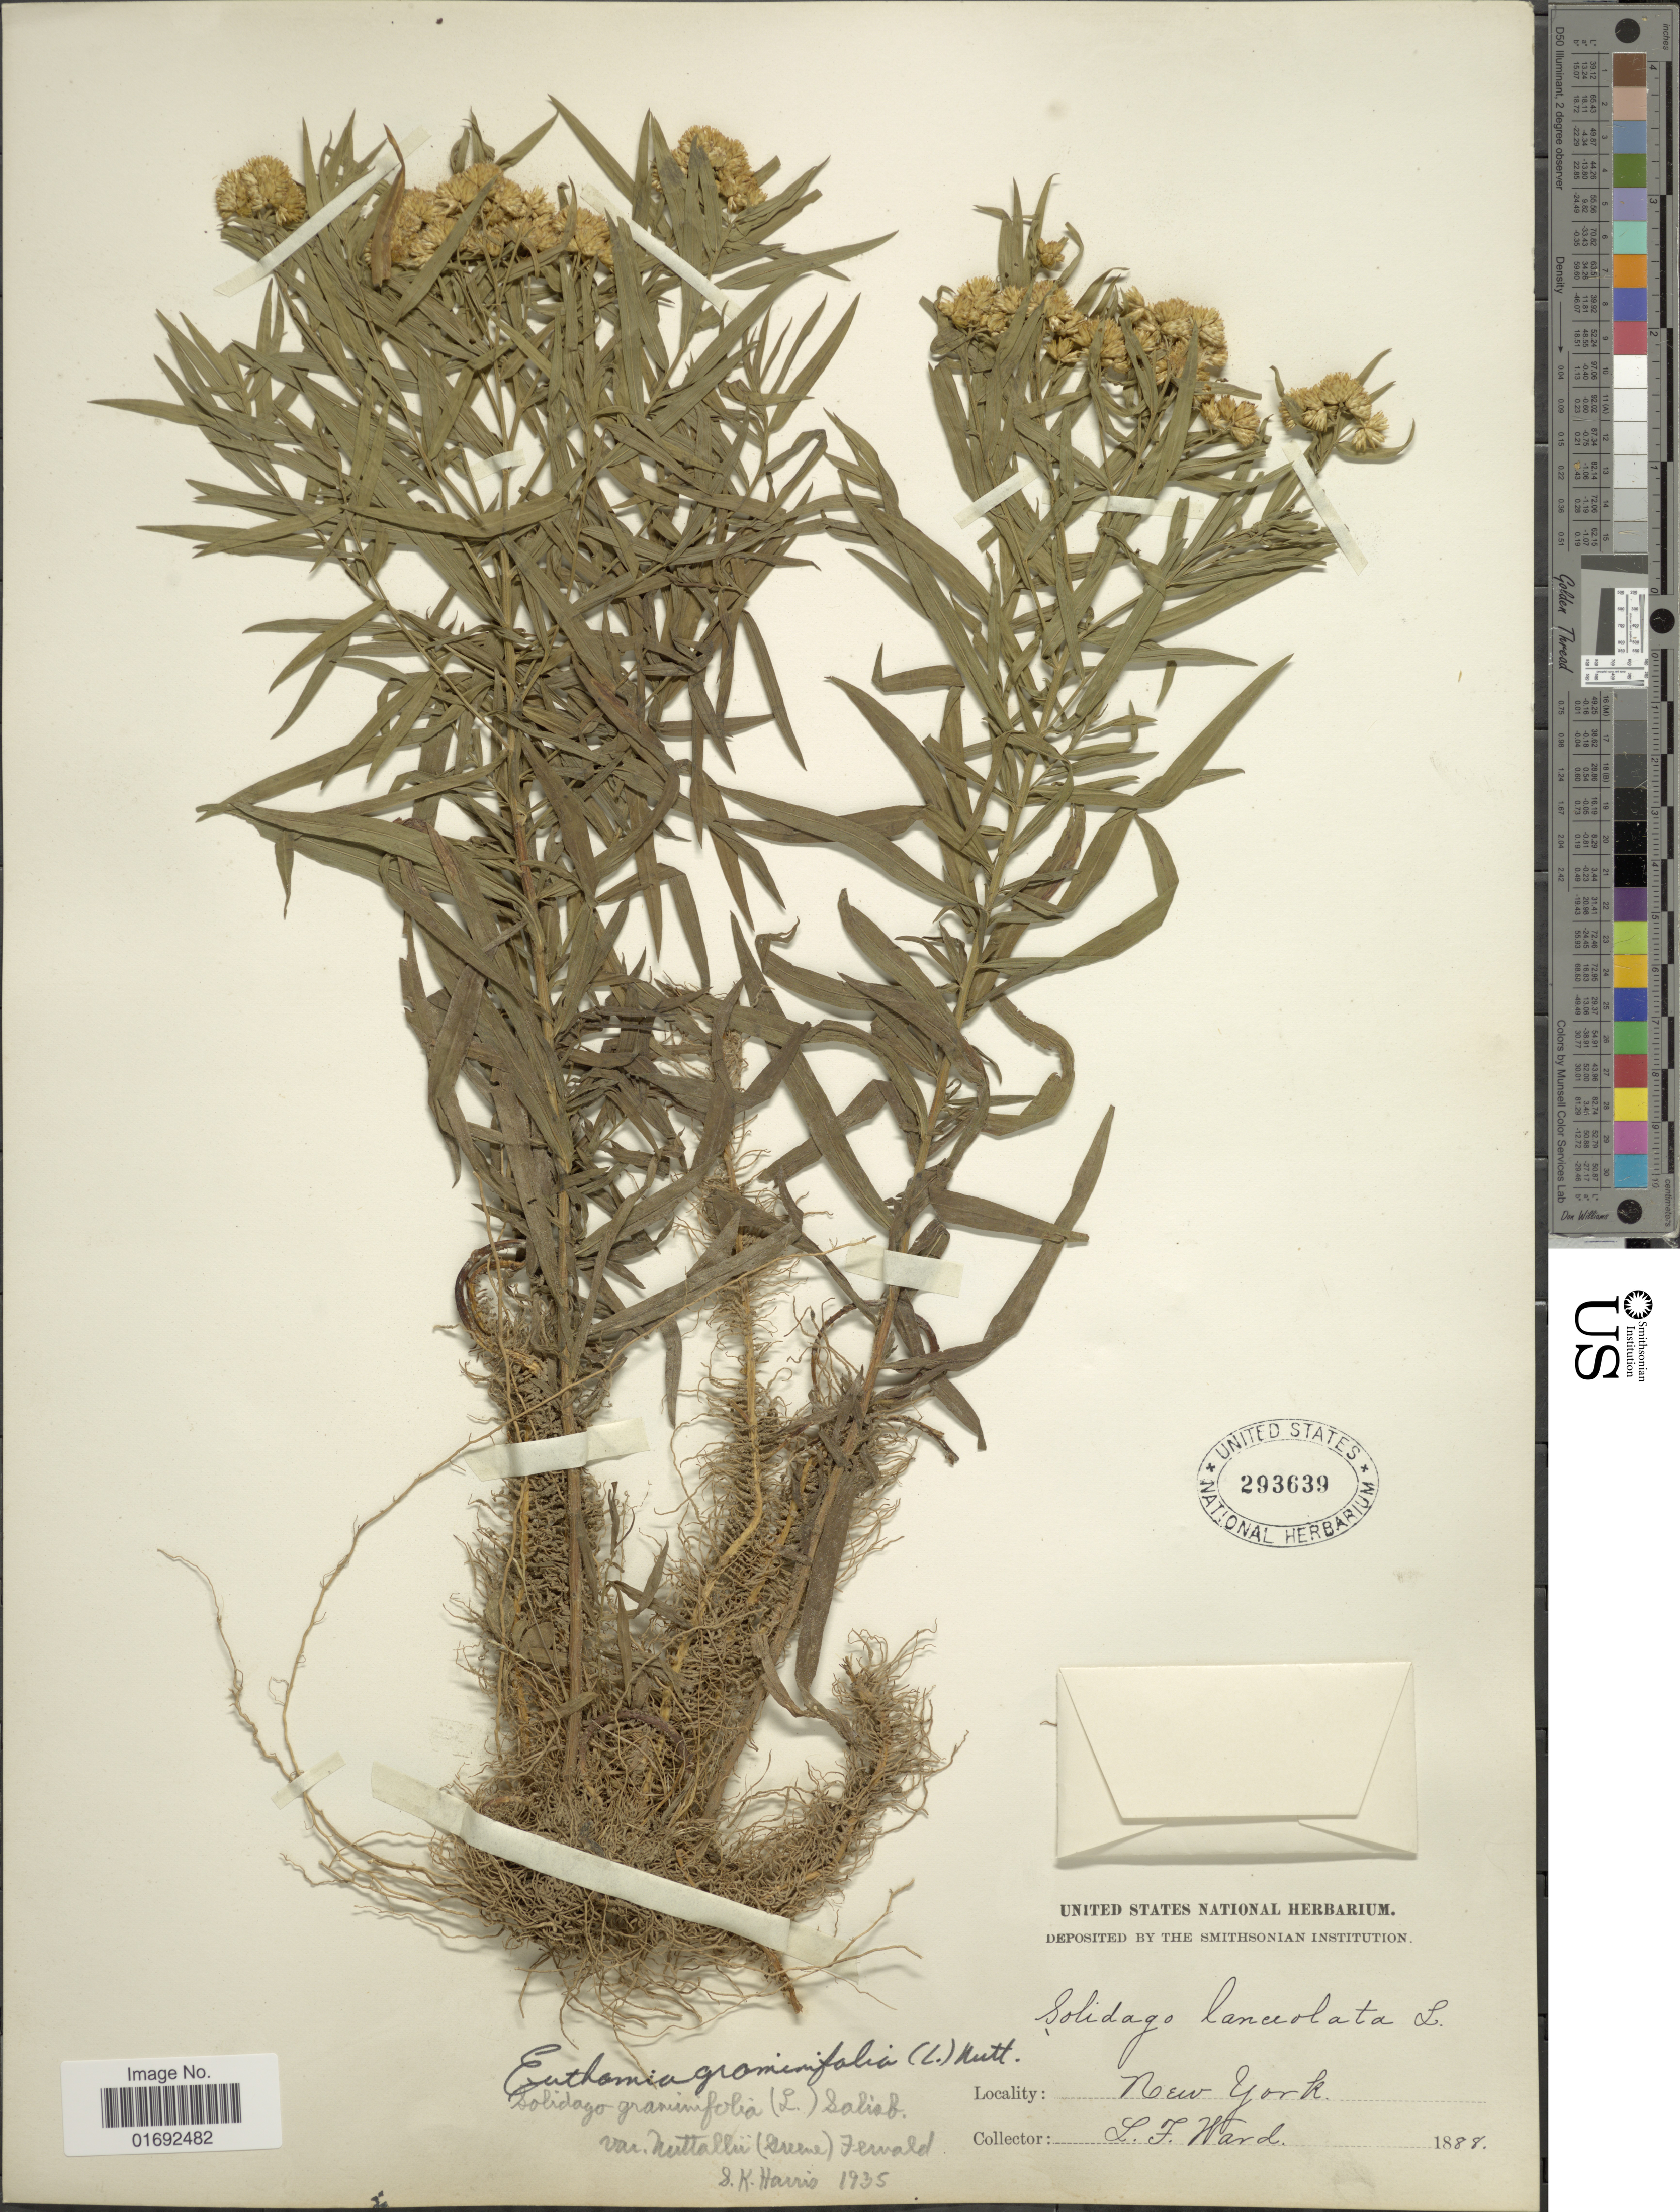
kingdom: Plantae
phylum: Tracheophyta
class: Magnoliopsida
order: Asterales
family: Asteraceae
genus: Euthamia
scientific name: Euthamia graminifolia var. nuttalii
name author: (S.W. Greene) W. Stone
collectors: L. Ward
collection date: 1888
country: United States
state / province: New York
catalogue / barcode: US 293639